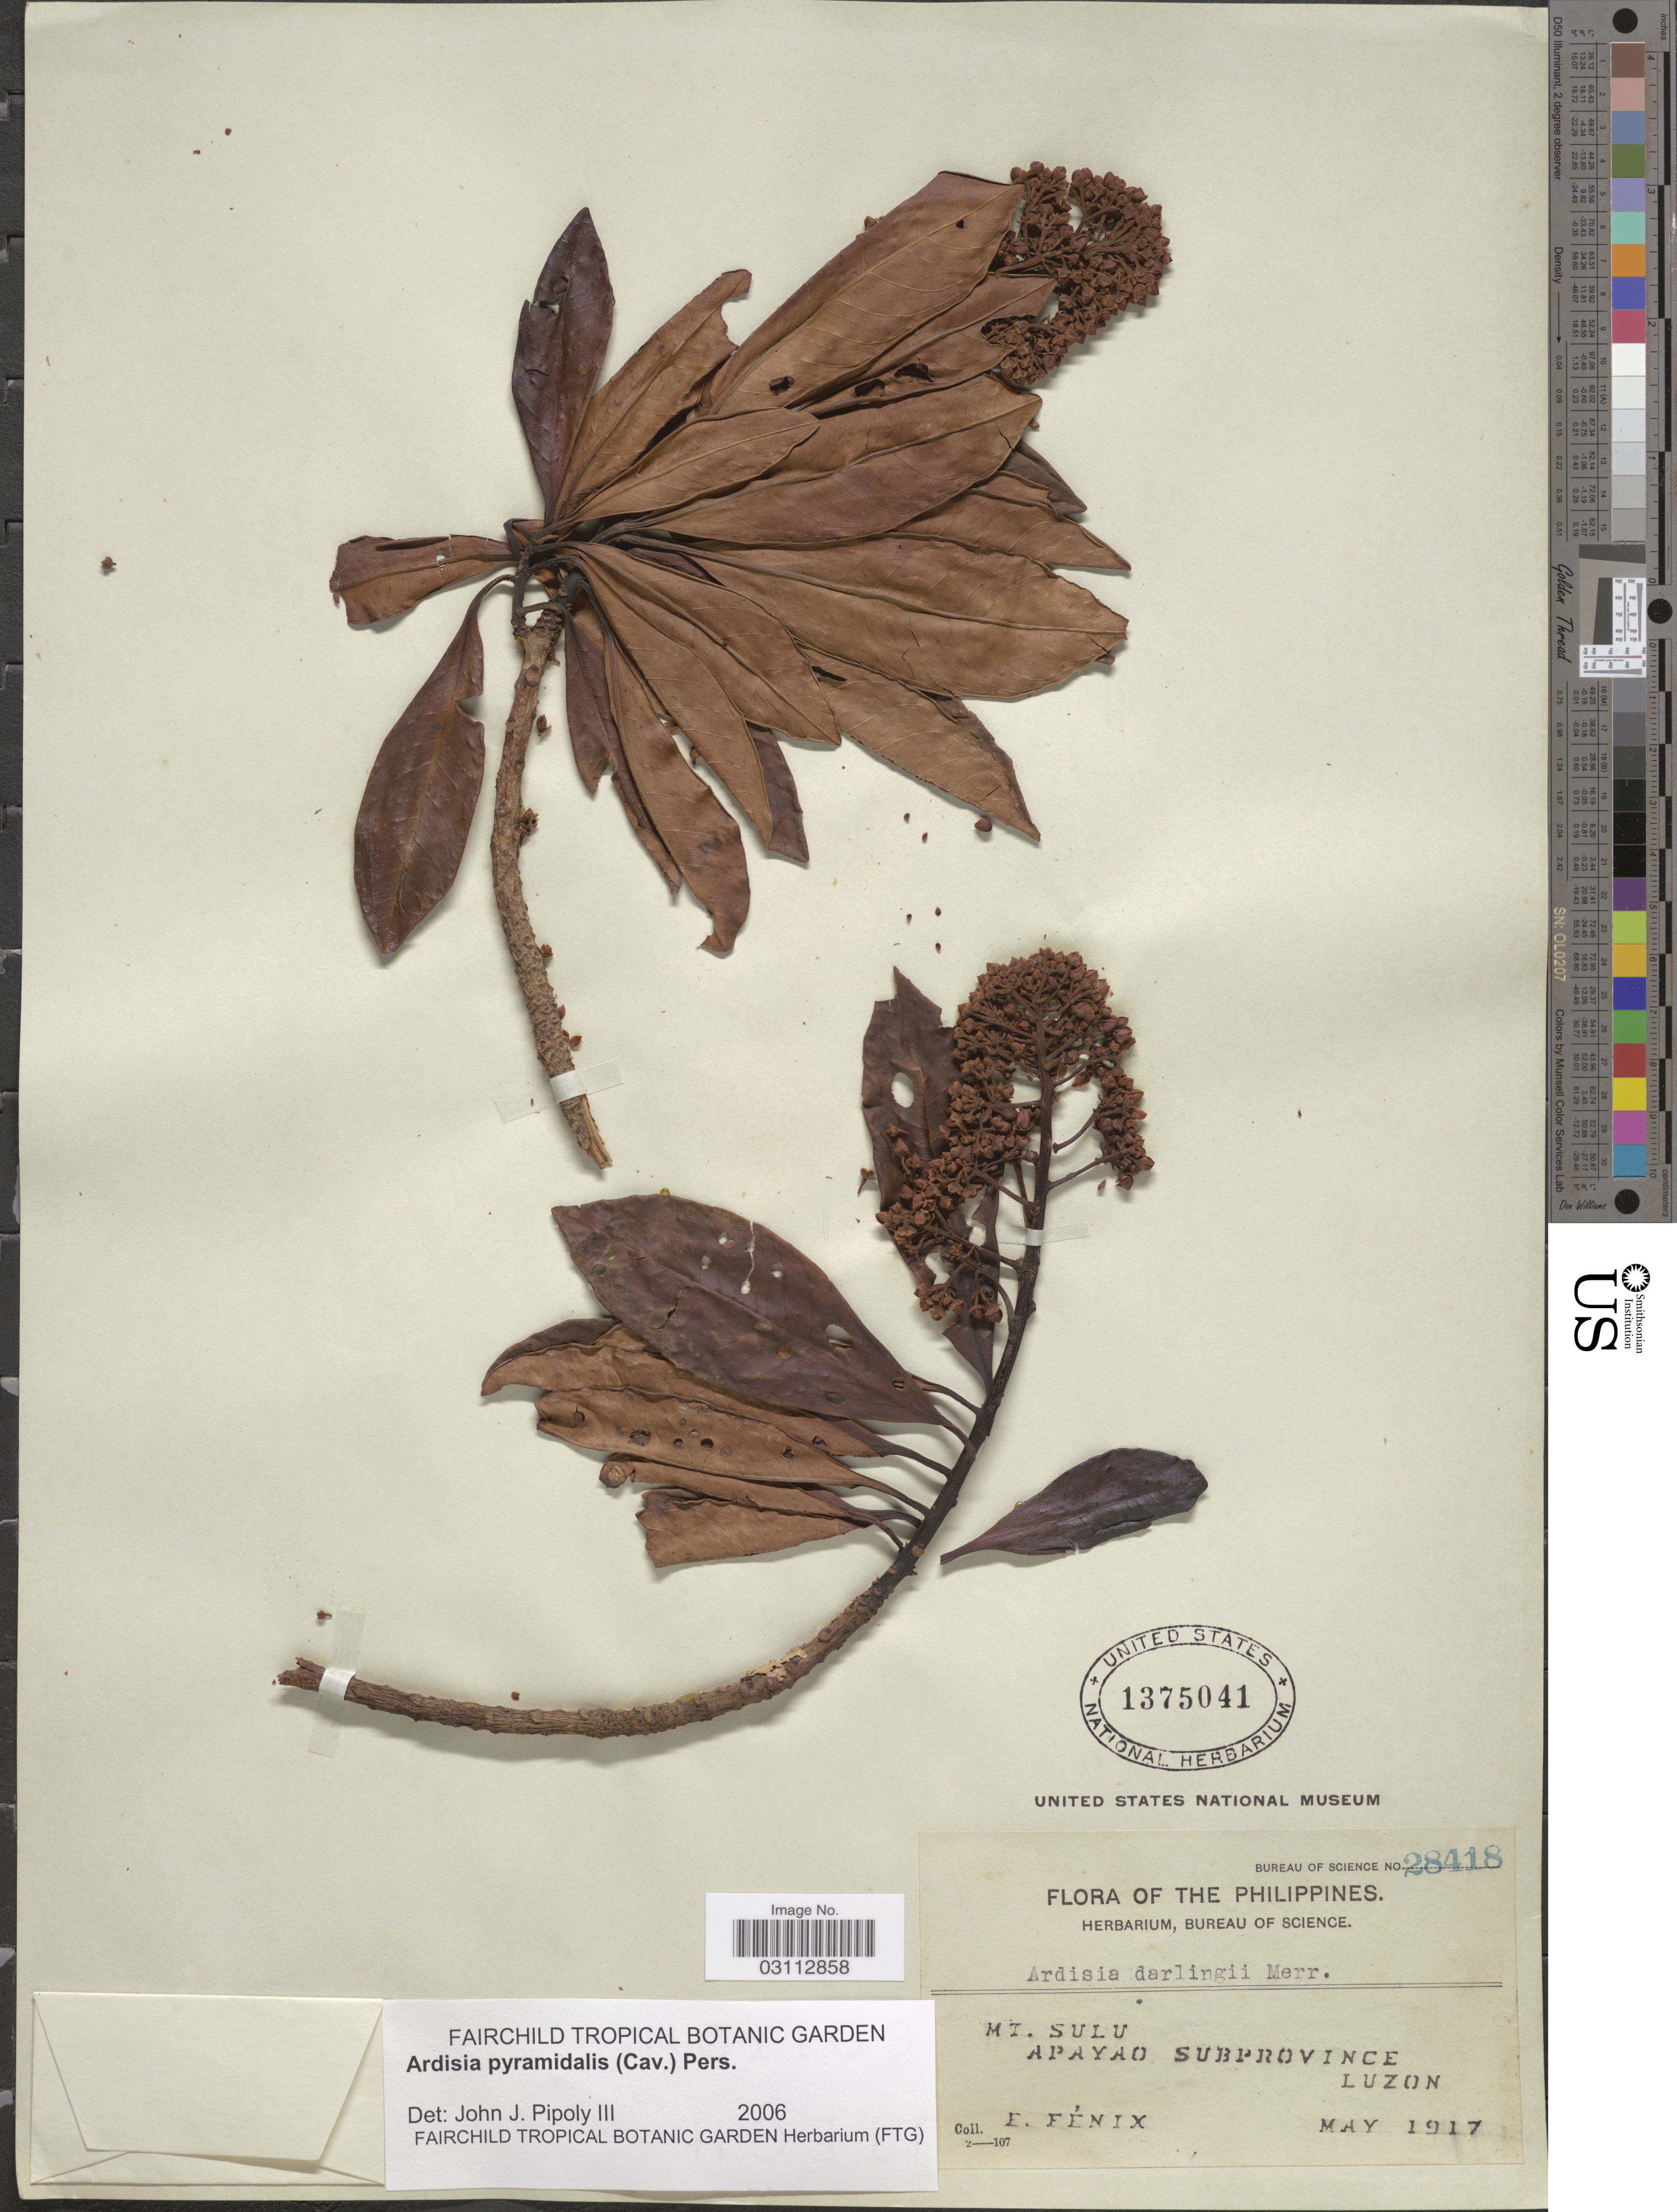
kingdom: Plantae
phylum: Tracheophyta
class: Magnoliopsida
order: Ericales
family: Primulaceae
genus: Ardisia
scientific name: Ardisia pyramidalis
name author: (Cav.) Pers.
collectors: E. Fénix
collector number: Bureau of Science 28418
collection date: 1917-05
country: Philippines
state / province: Muslim Mindanao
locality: Mt. Sulu. Apayao Subprovince. Luzon.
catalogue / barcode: US 1375041